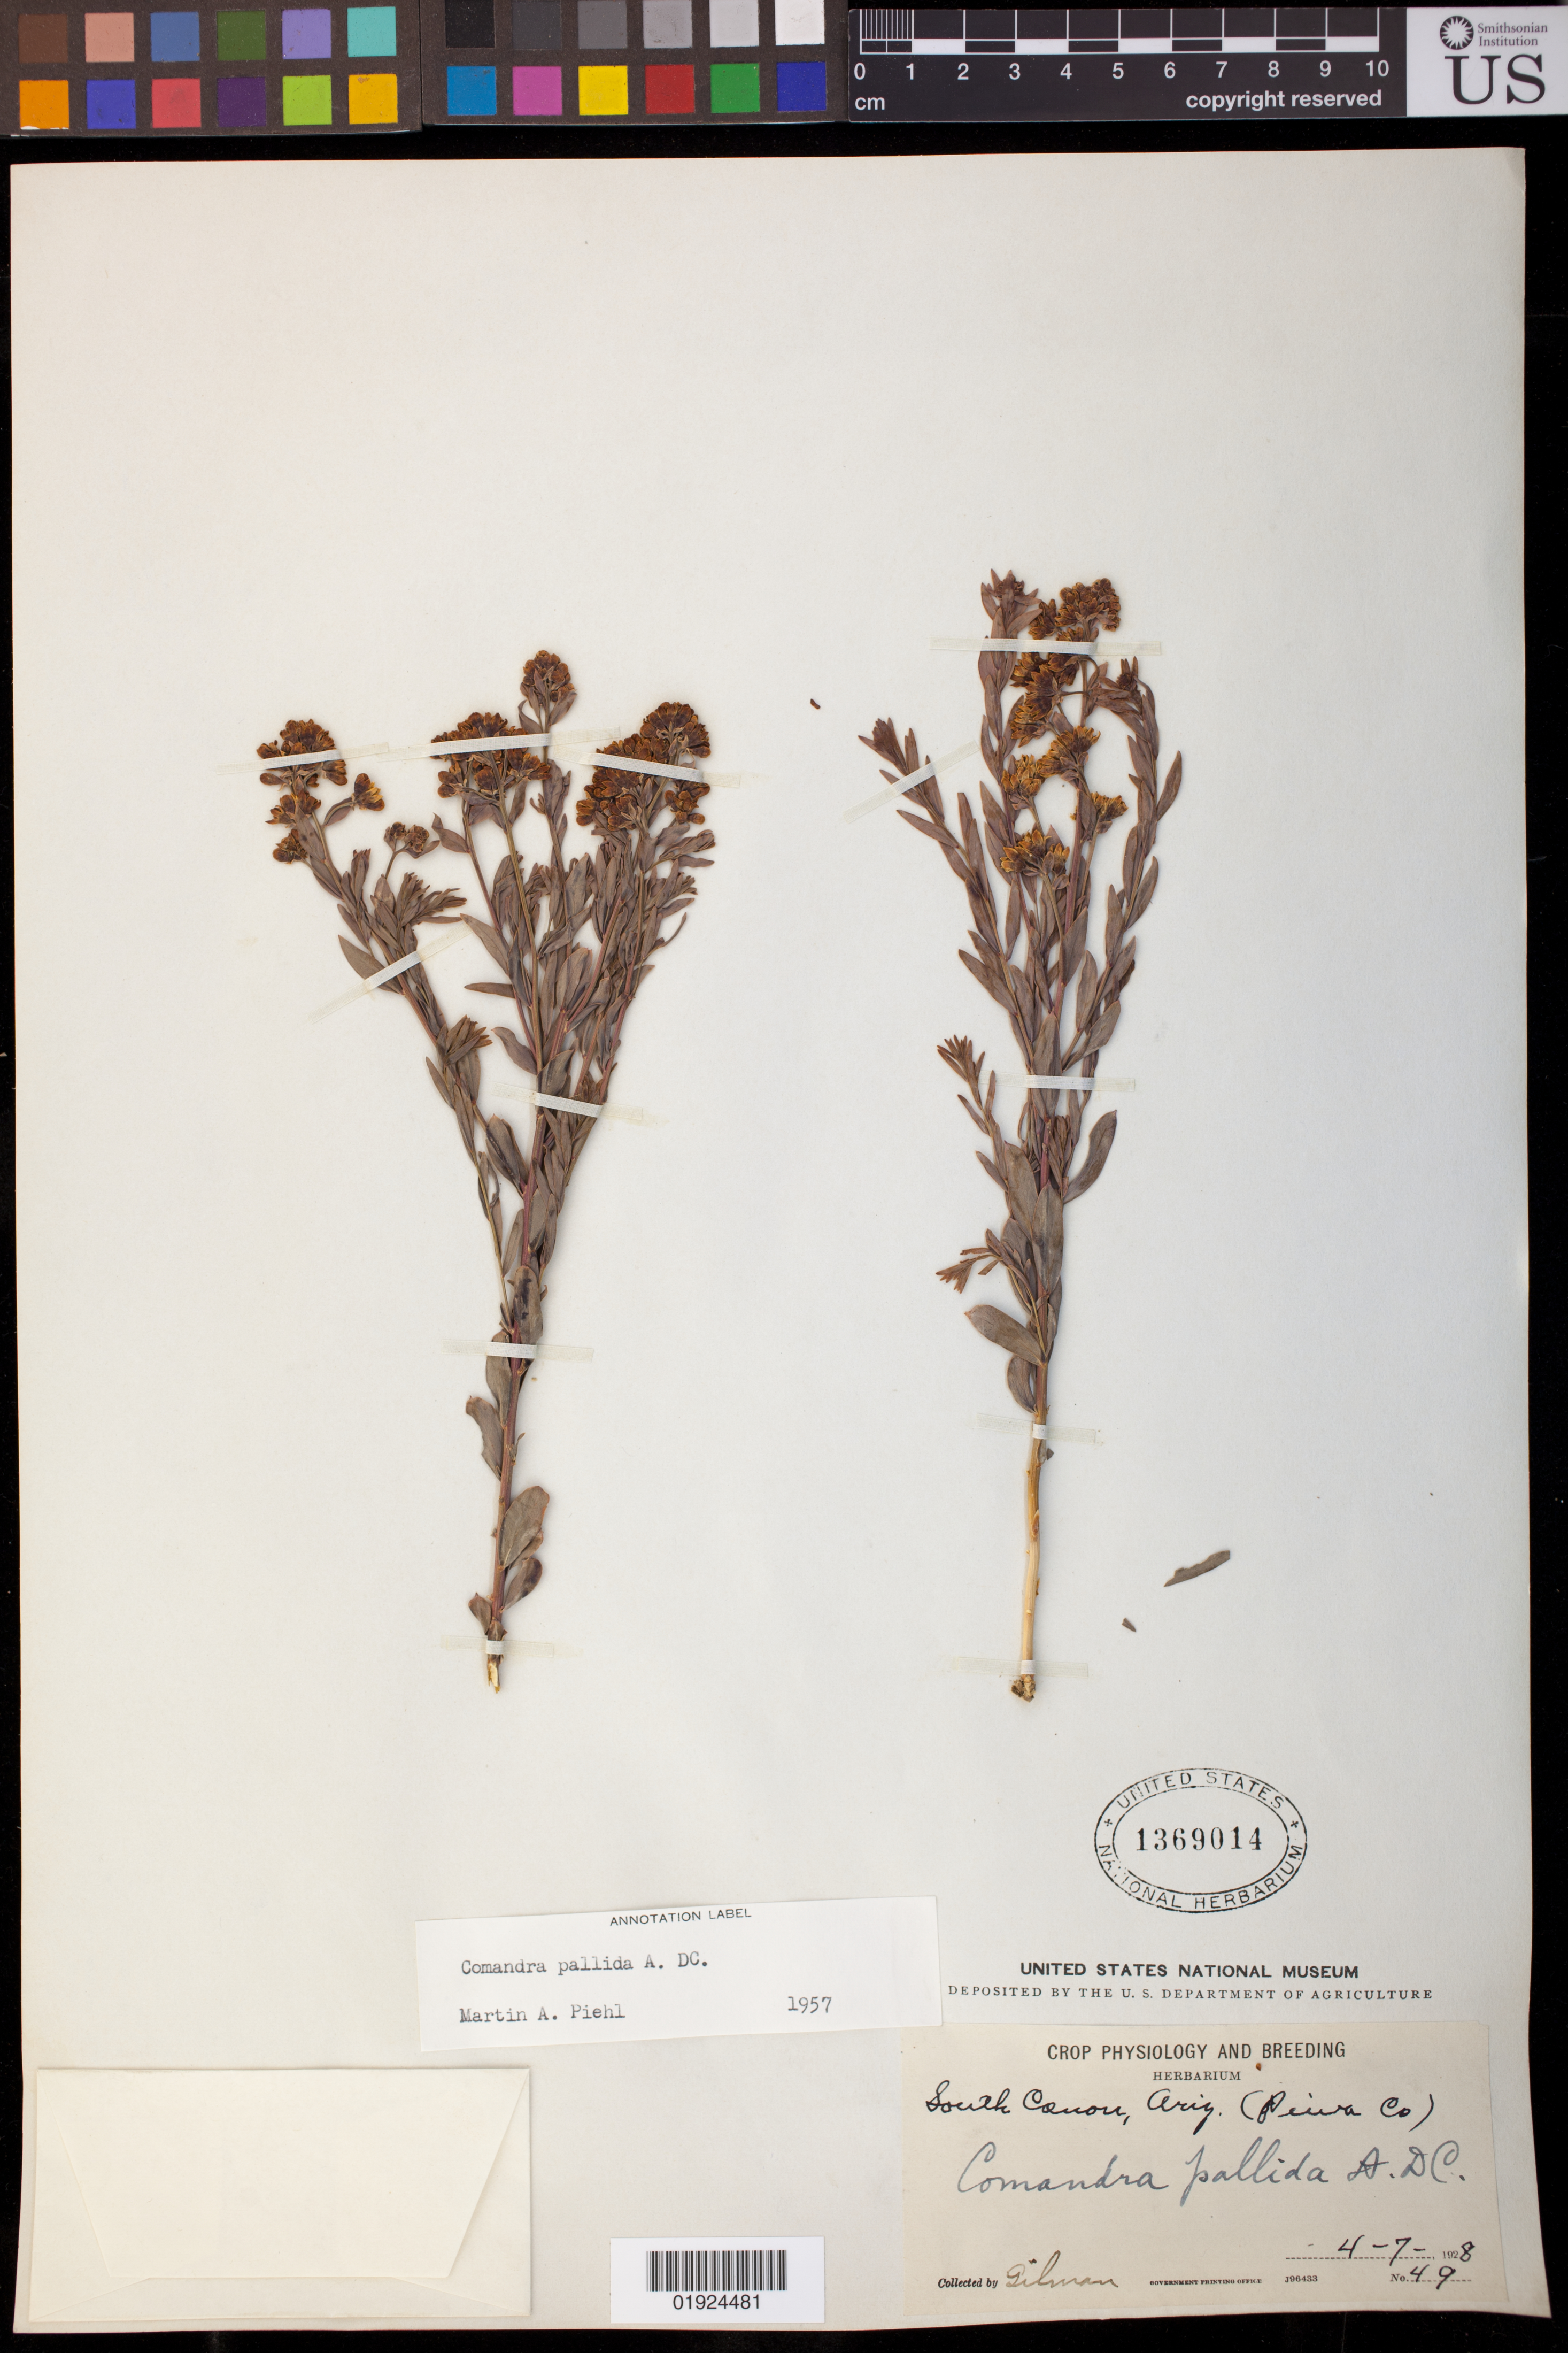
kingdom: Plantae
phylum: Tracheophyta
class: Magnoliopsida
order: Santalales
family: Comandraceae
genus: Comandra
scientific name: Comandra pallida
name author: A. DC.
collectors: -. Gilman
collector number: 49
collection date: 1928-04-07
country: United States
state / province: Arizona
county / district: Pima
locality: South Canon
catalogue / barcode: US 1369014